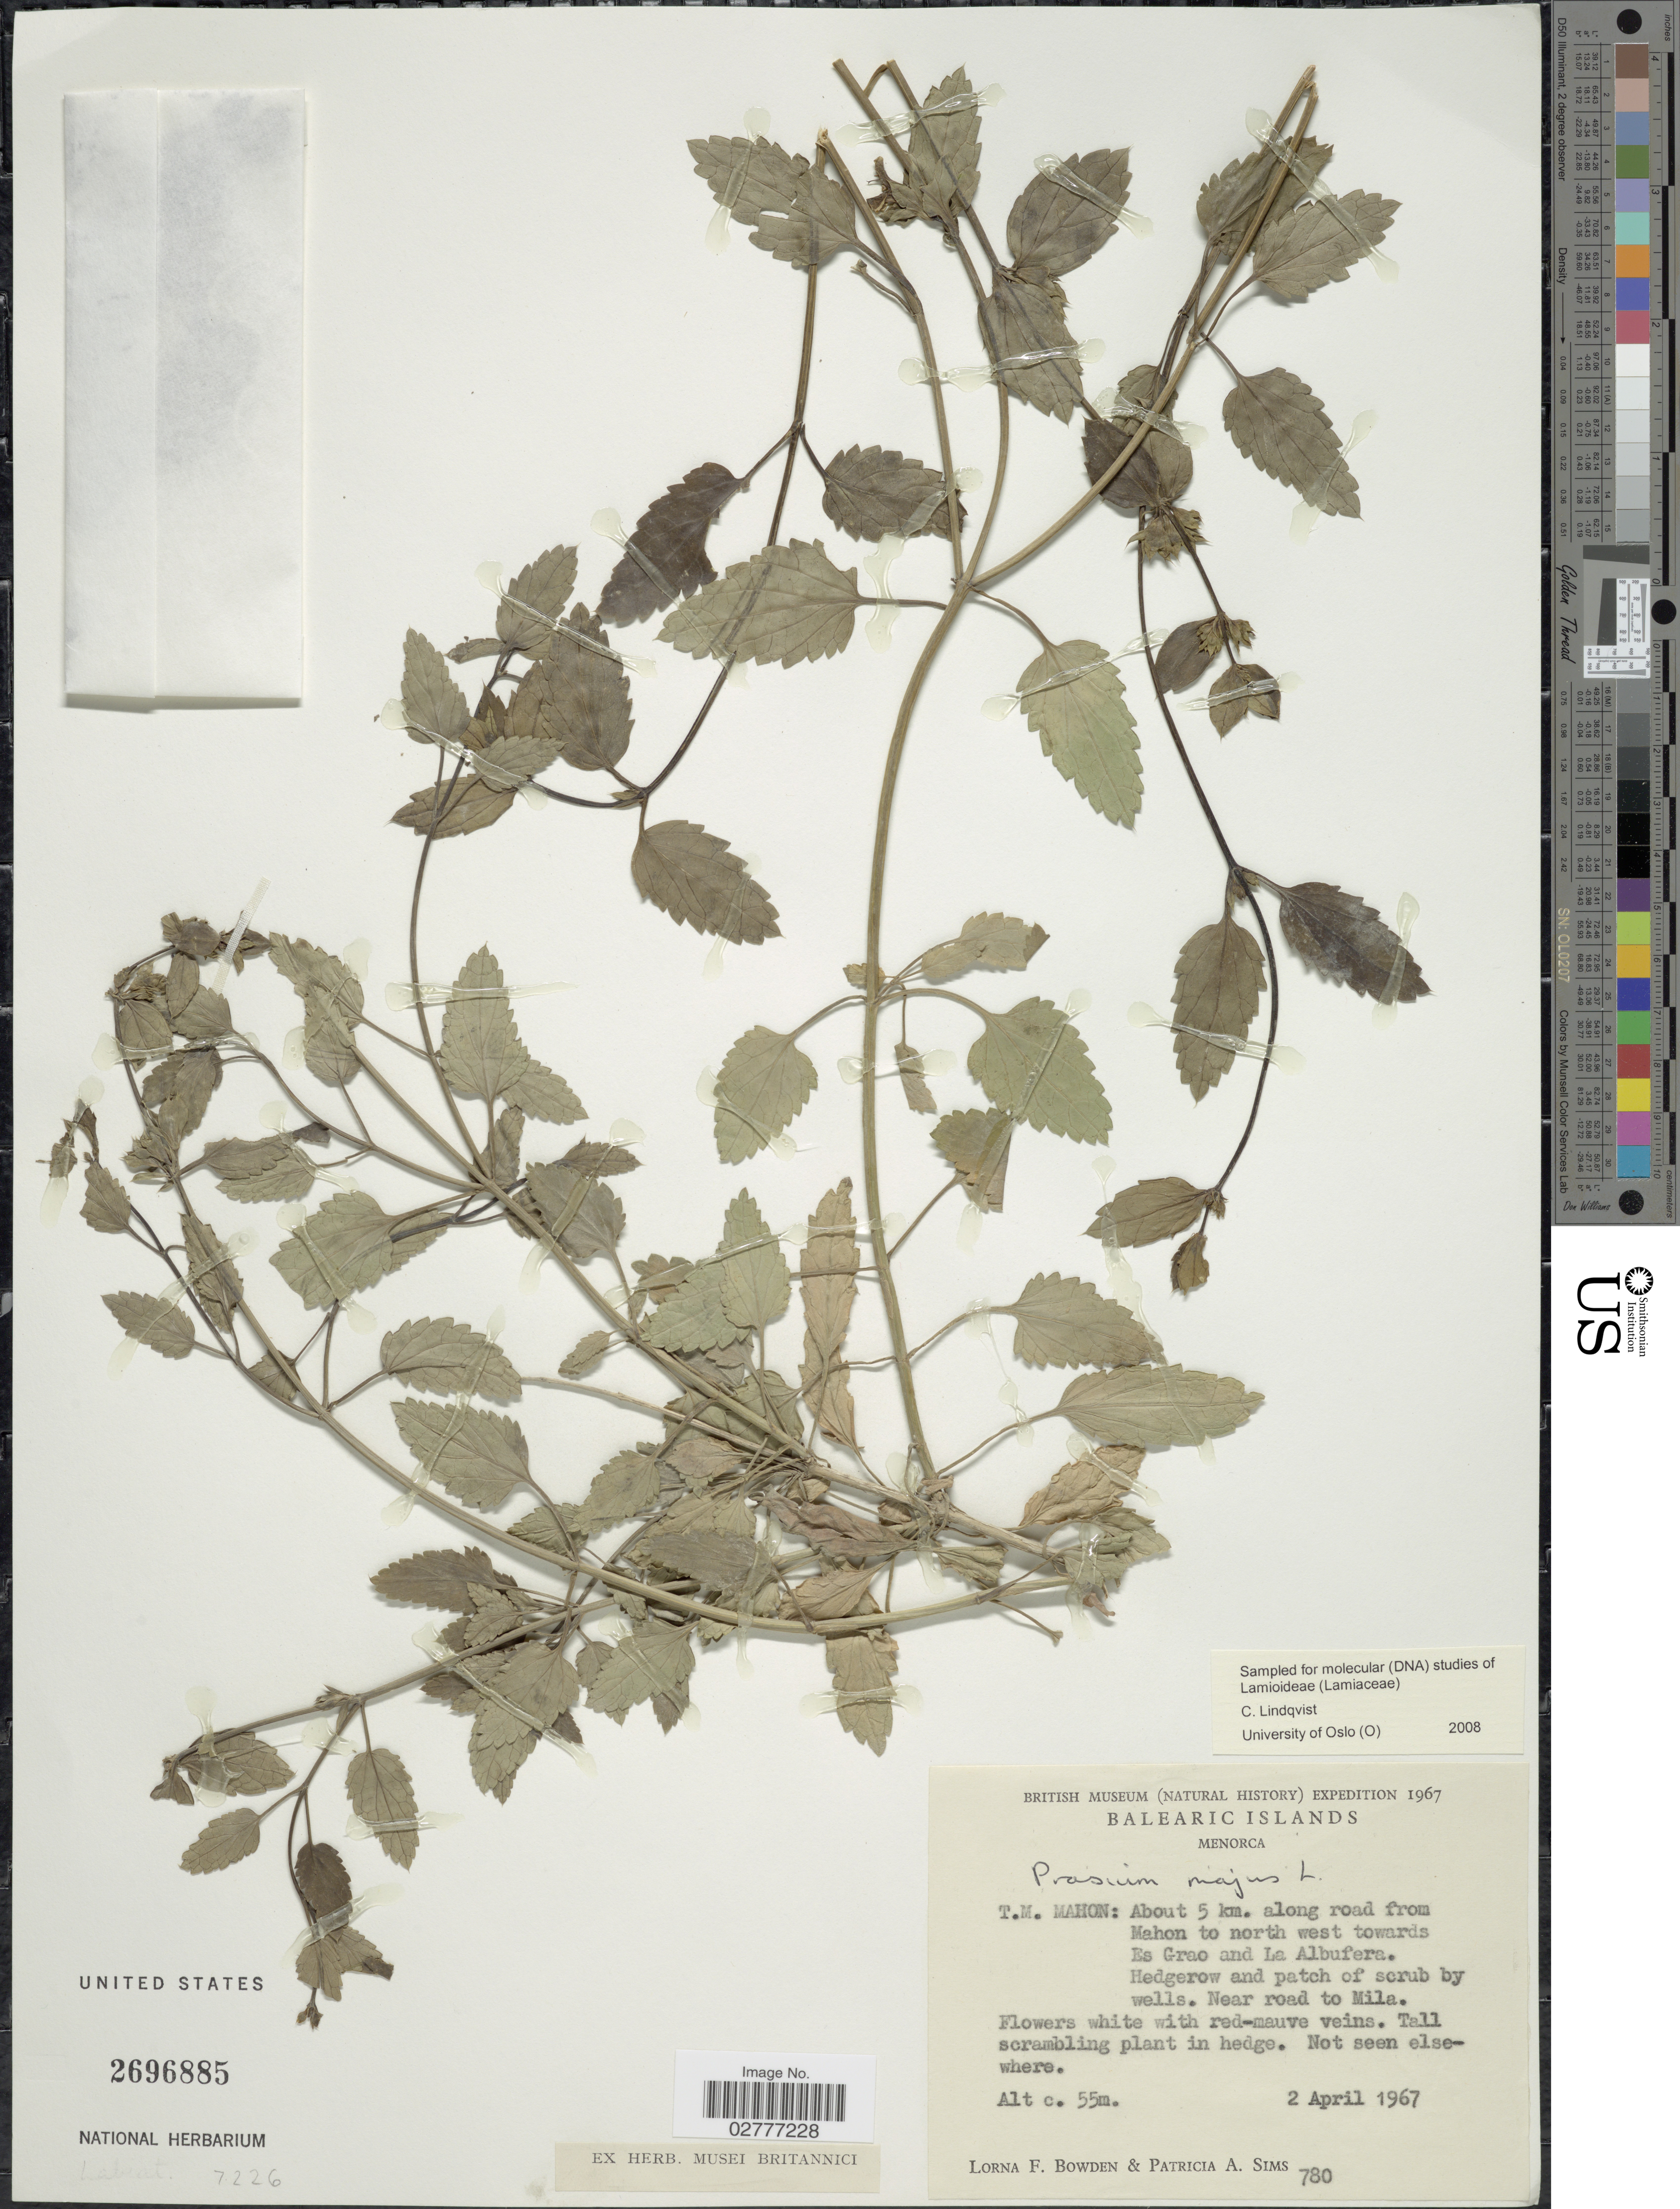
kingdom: Plantae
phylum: Tracheophyta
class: Magnoliopsida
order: Lamiales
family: Lamiaceae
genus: Prasium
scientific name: Prasium majus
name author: L.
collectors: L. F. Bowden & P. A. Sims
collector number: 780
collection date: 1967-04-02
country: Spain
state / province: Islas Baleares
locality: Balearic Islands, Menorca, T.M. Mahon, About 5 km. along road from Mahon to north west towards Es Grao and La Albufera, Near road to Mila.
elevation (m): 55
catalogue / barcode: US 2696885